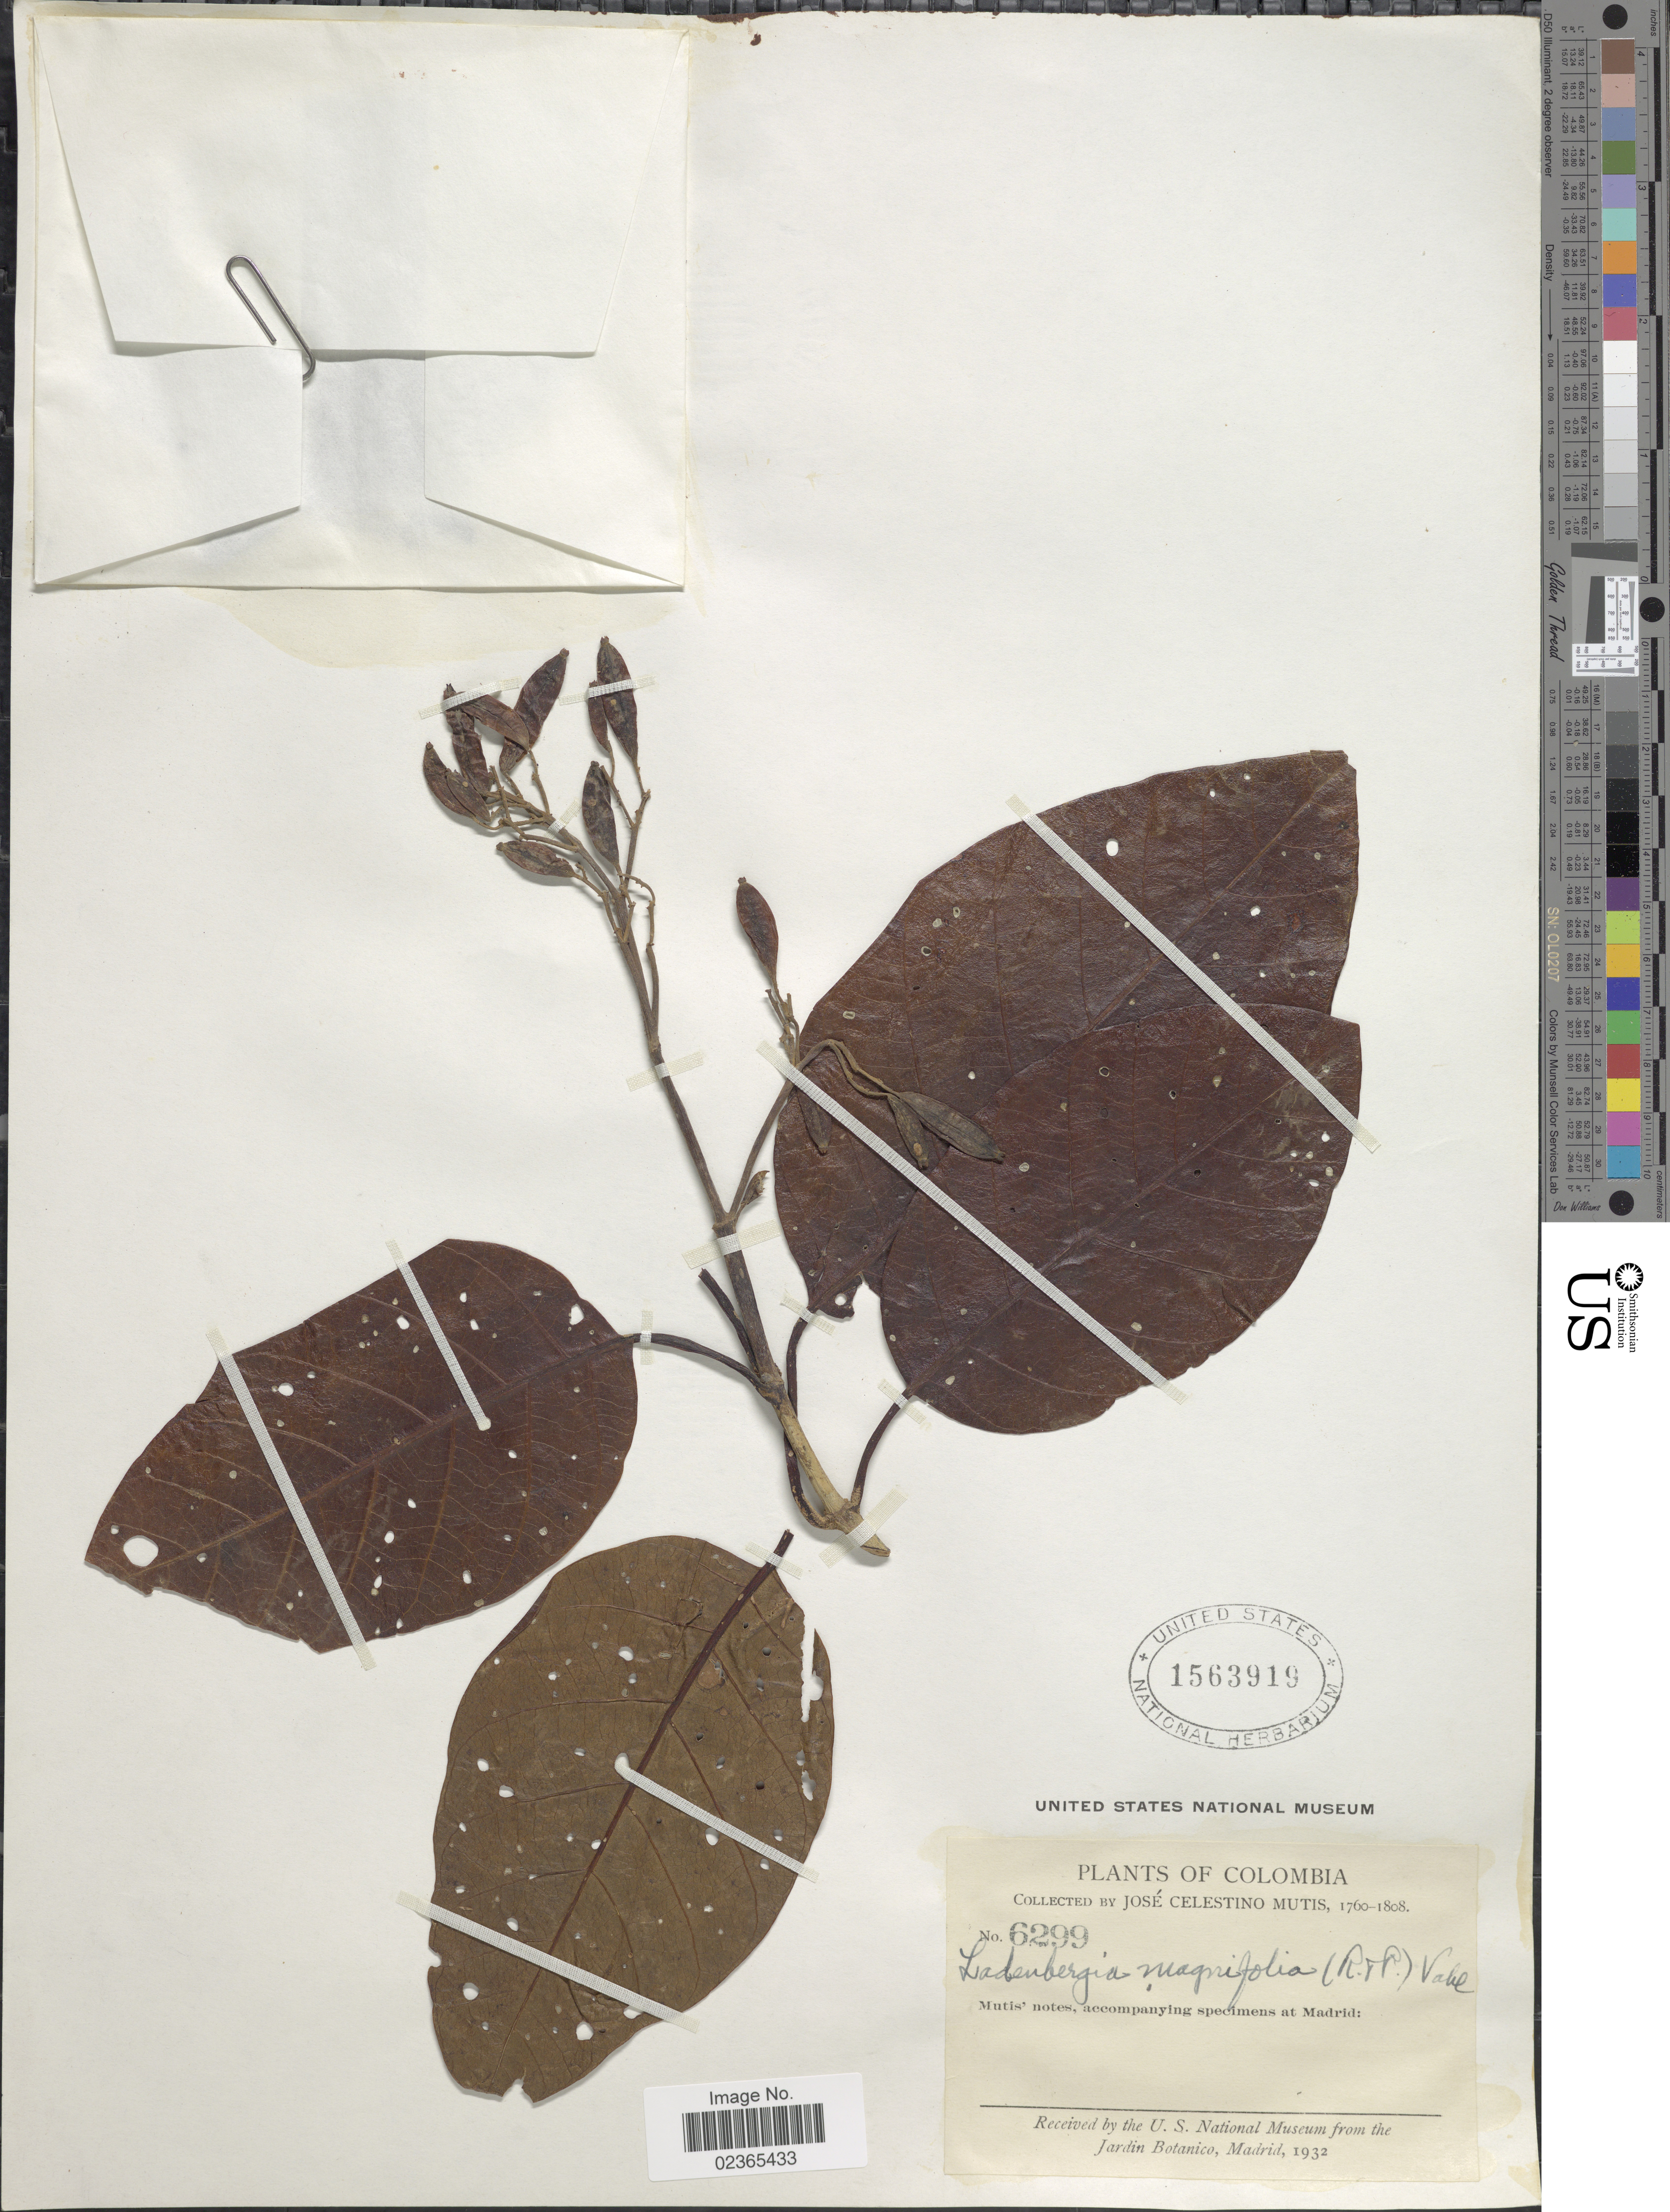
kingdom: Plantae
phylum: Tracheophyta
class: Magnoliopsida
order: Gentianales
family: Rubiaceae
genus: Ladenbergia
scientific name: Ladenbergia oblongifolia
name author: (Mutis) L. Andersson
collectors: J. C. B. Mutis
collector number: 6299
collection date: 1760/1808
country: Colombia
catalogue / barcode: US 1563919